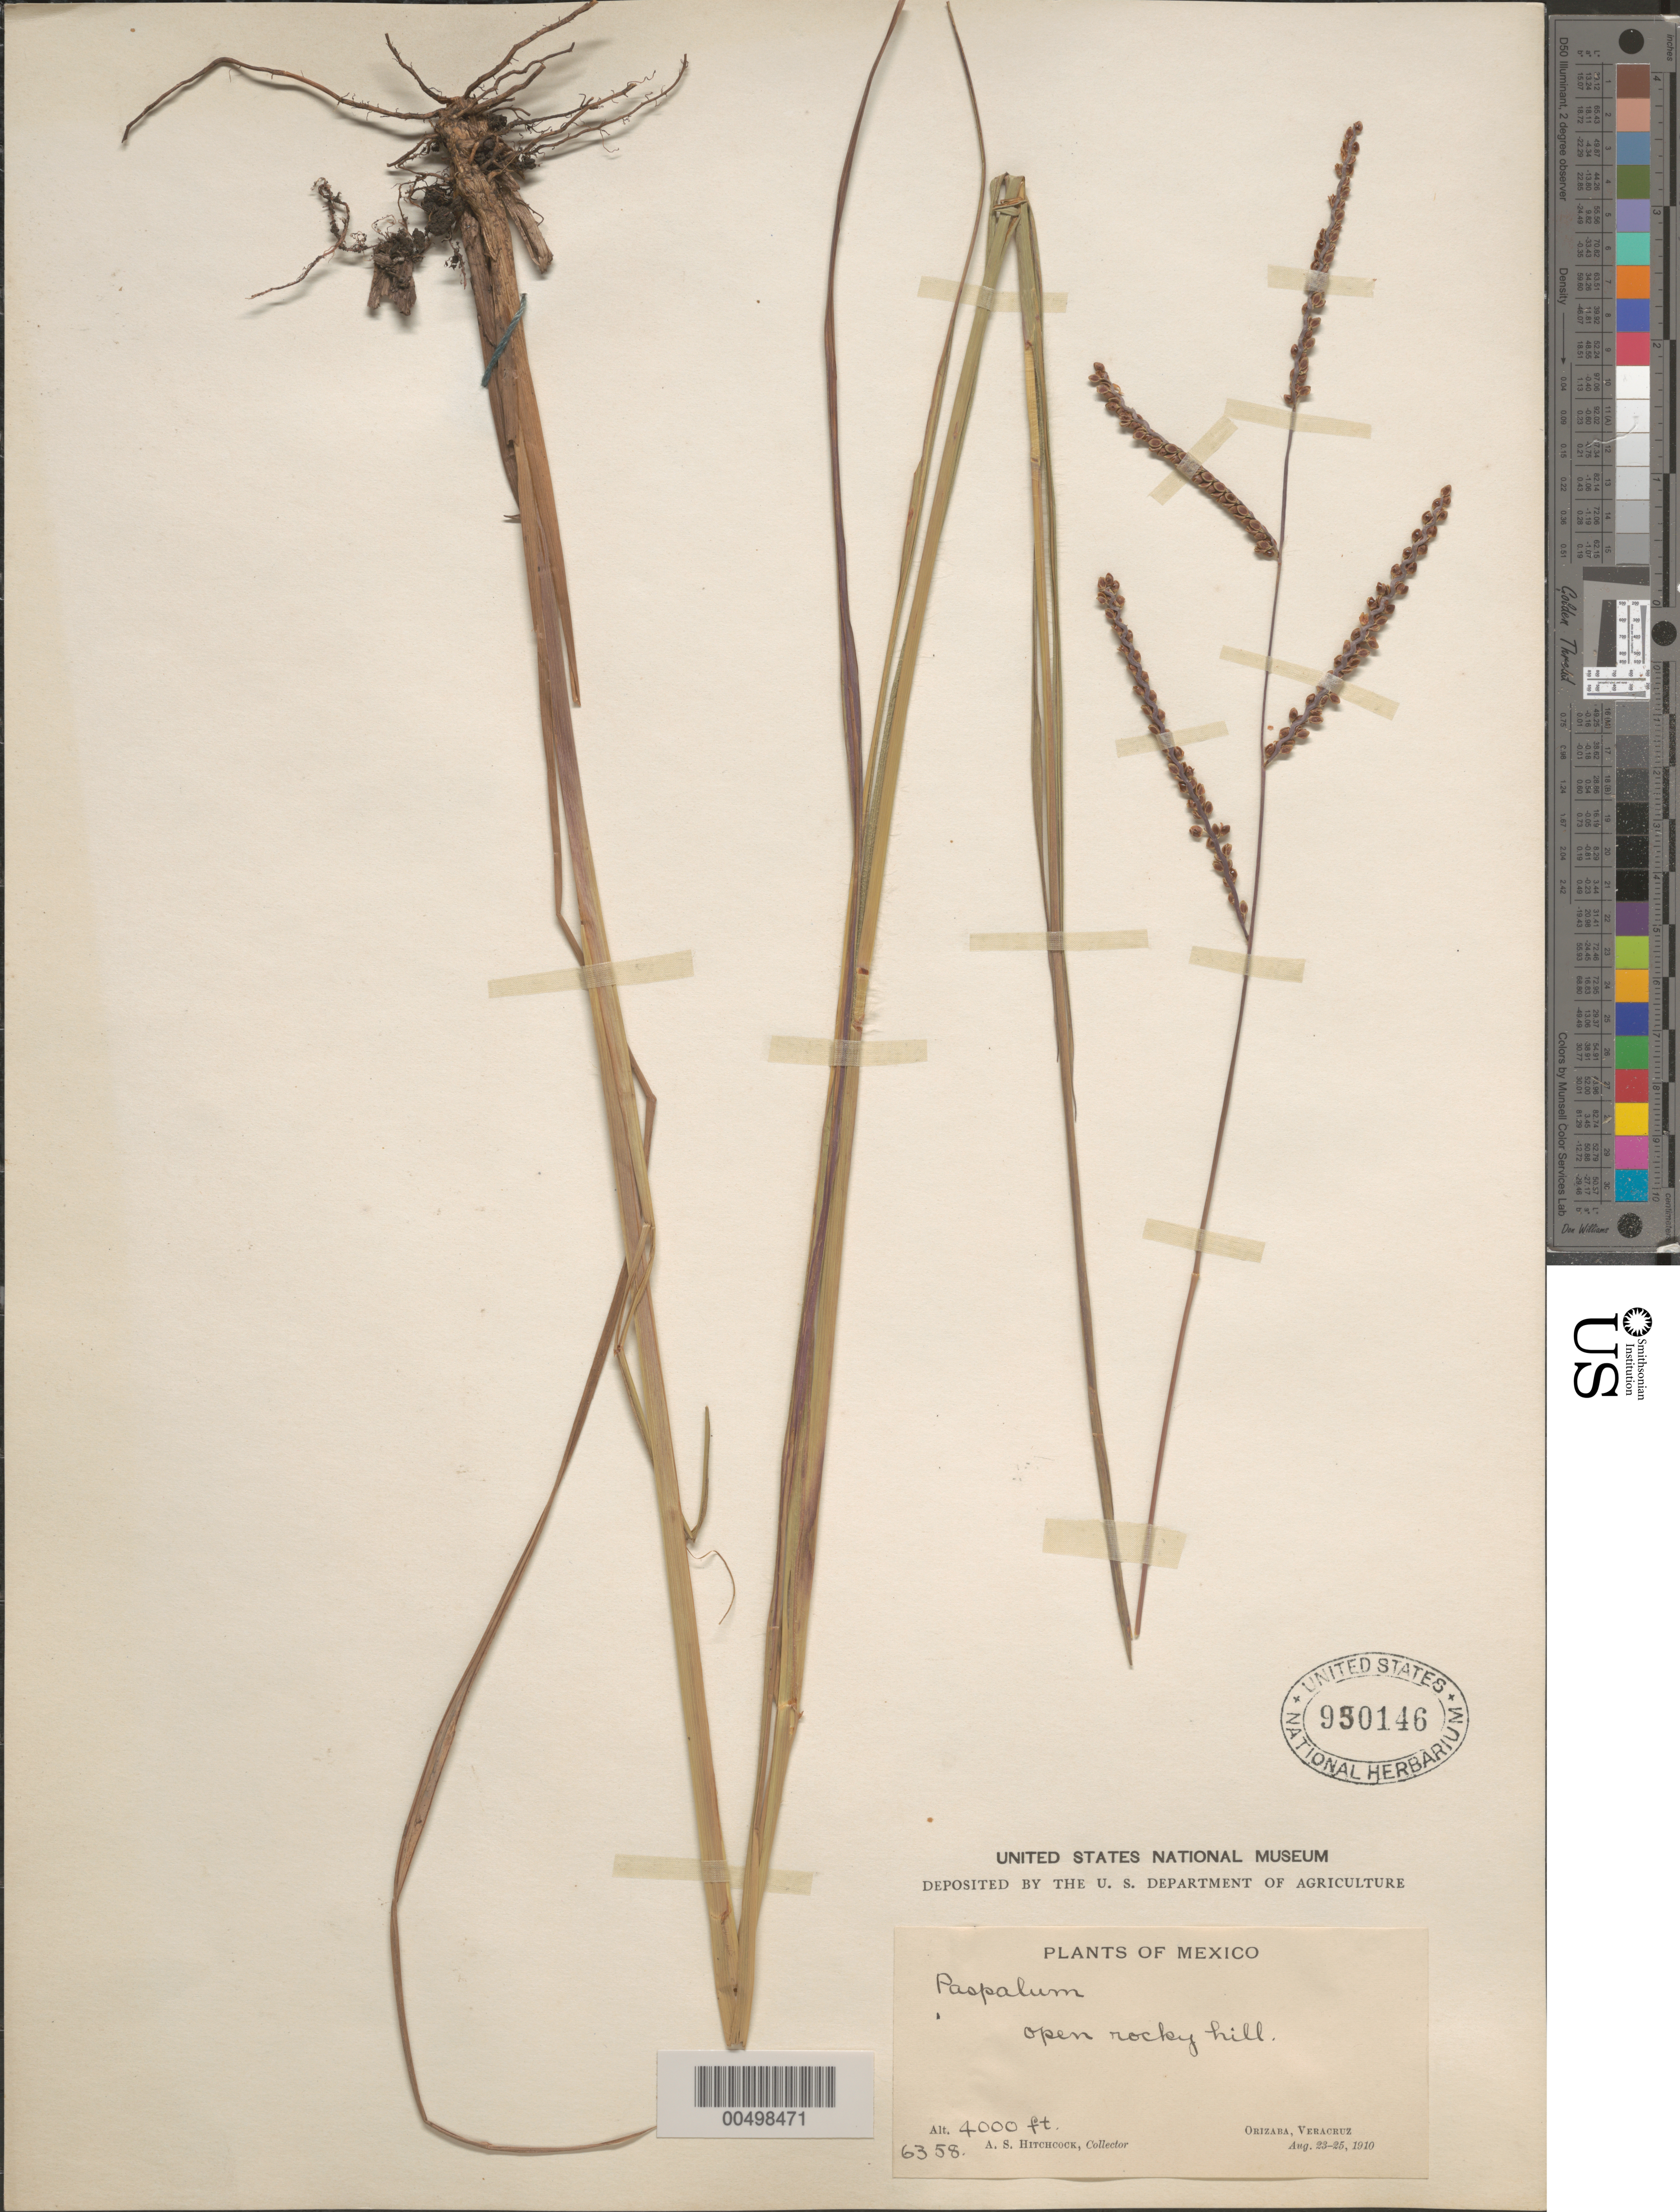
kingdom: Plantae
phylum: Tracheophyta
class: Liliopsida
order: Poales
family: Poaceae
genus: Paspalum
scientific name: Paspalum plicatulum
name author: Michx.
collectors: A. S. Hitchcock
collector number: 6358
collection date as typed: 23 Aug 1910 to 25 Aug 1910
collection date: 1910-08-23/1910-08-25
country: Mexico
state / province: Veracruz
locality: Orizaba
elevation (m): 1219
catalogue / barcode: US 950146